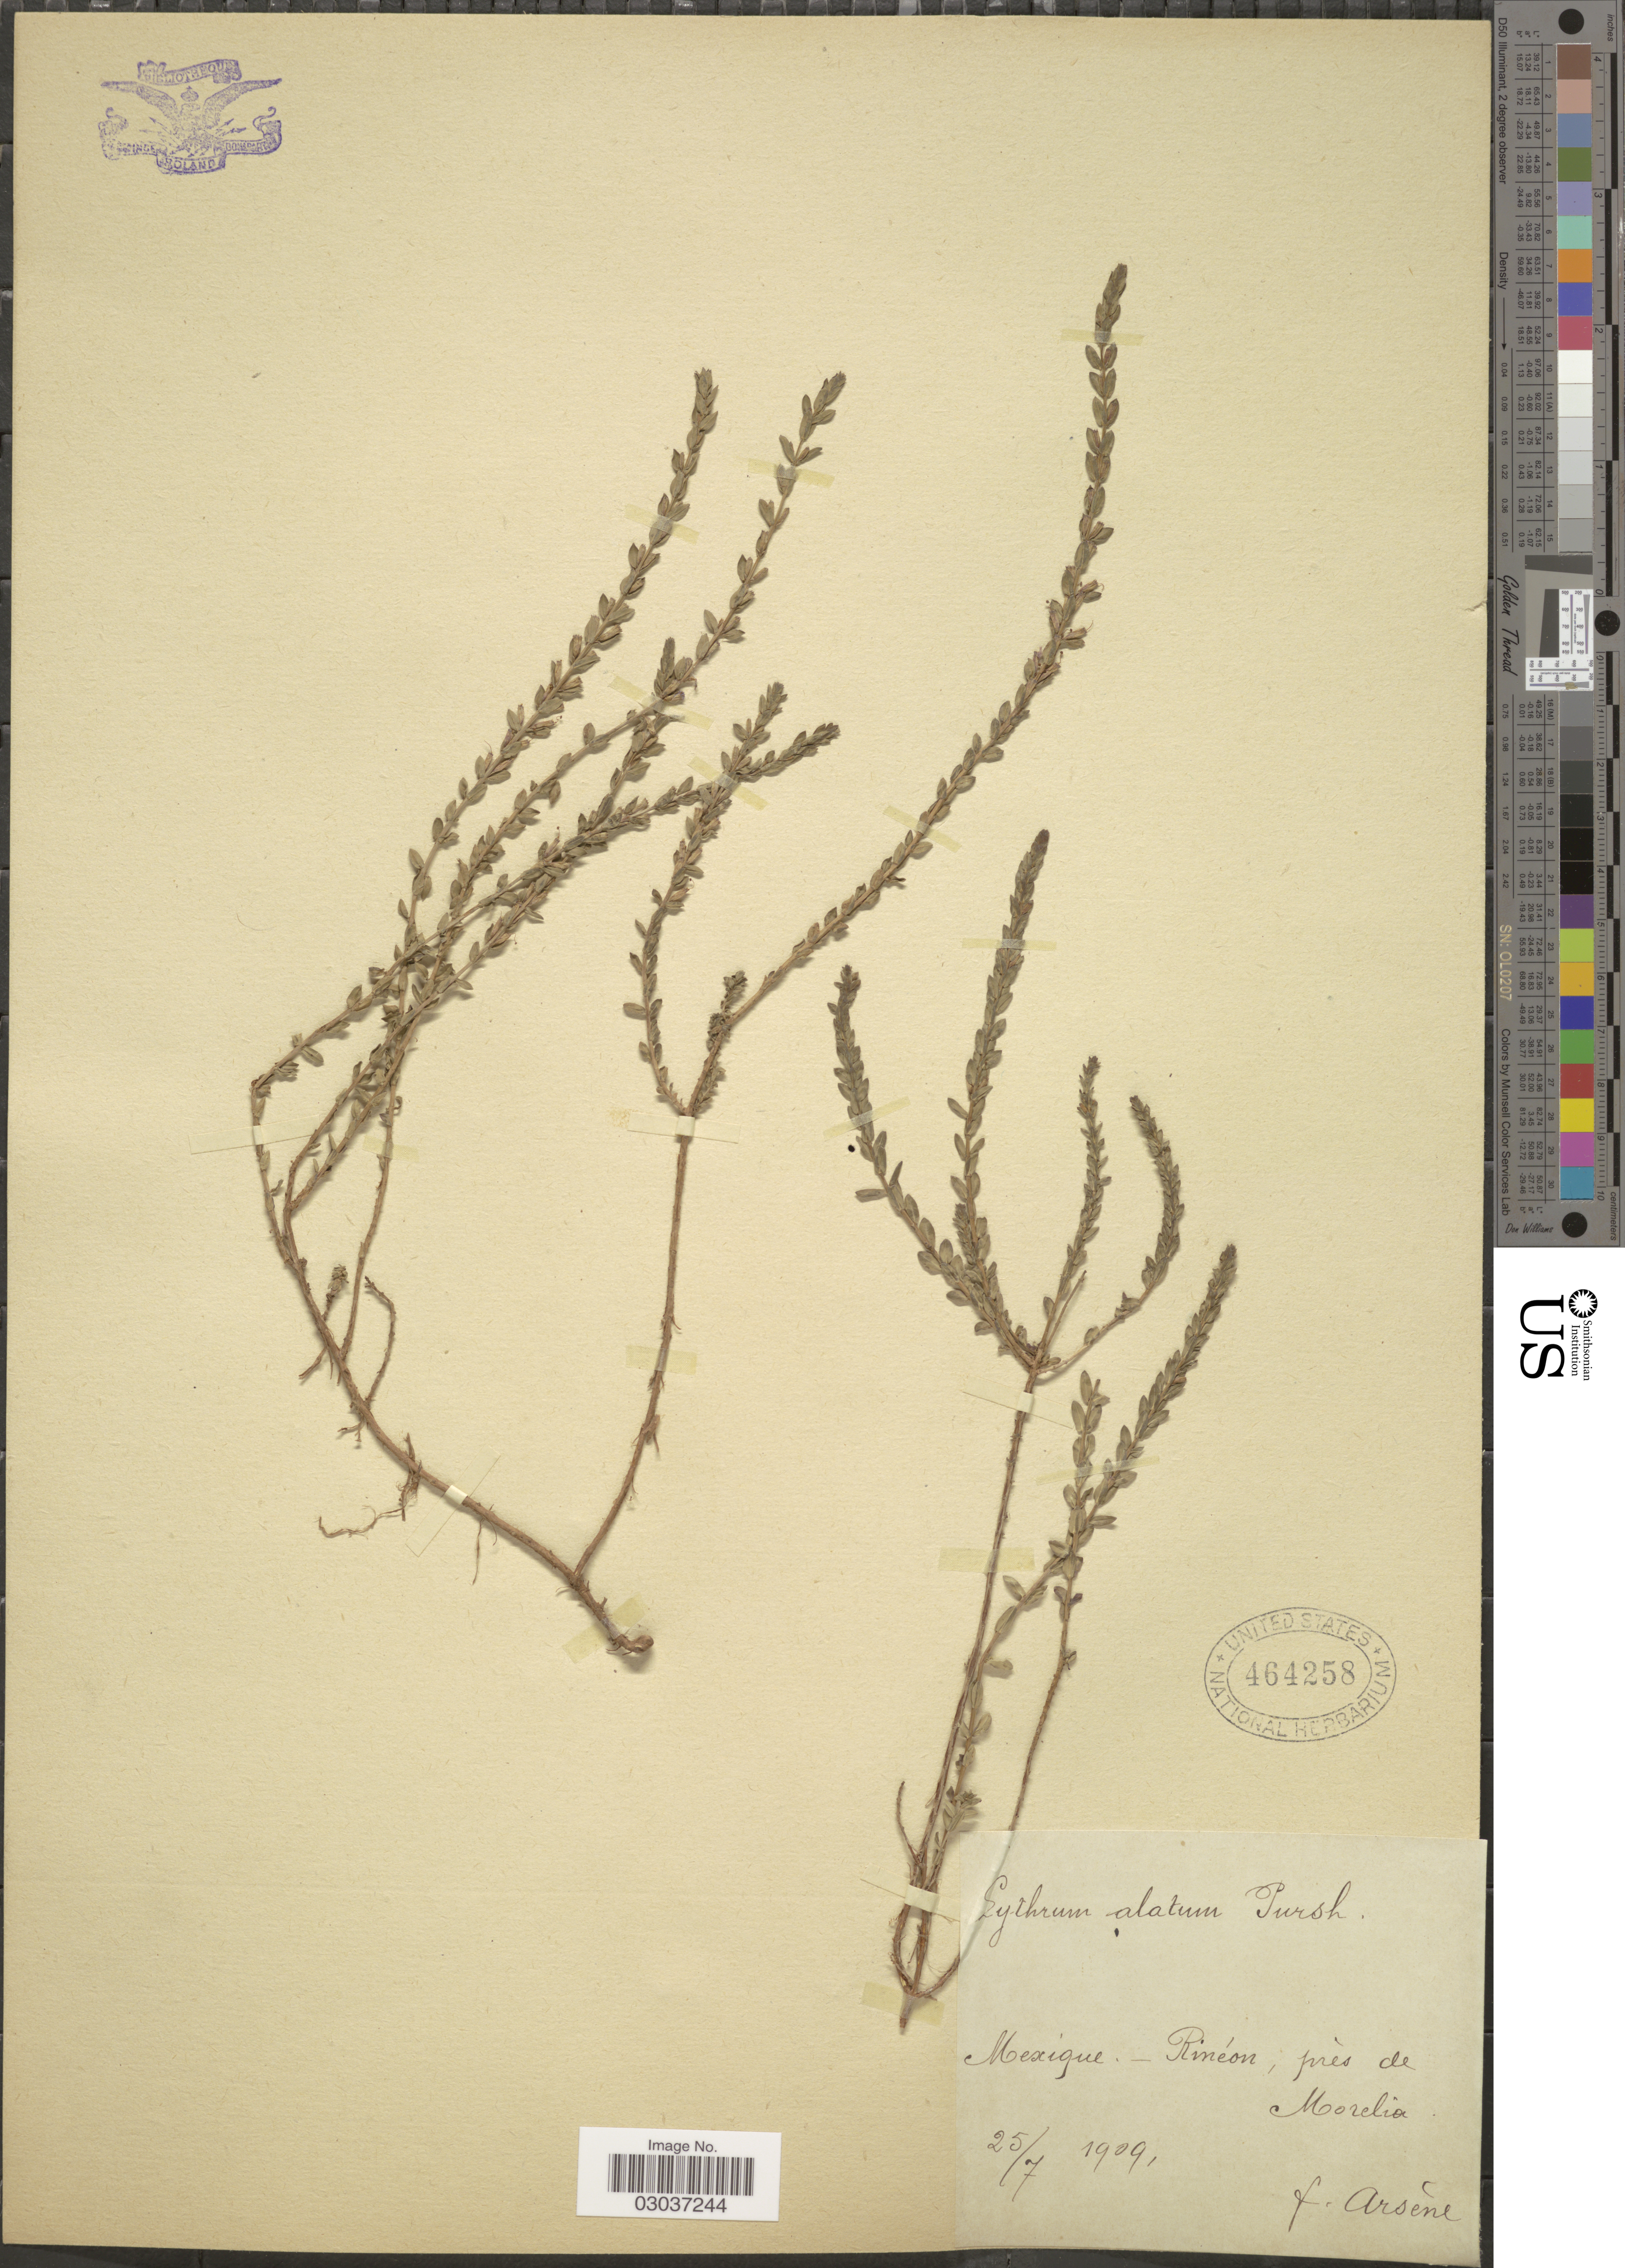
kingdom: Plantae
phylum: Tracheophyta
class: Magnoliopsida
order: Myrtales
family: Lythraceae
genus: Lythrum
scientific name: Lythrum gracile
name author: Benth.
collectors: F. Arsène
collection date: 1909-07-25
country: Mexico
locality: Rincón, près de Morelia.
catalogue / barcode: US 464258